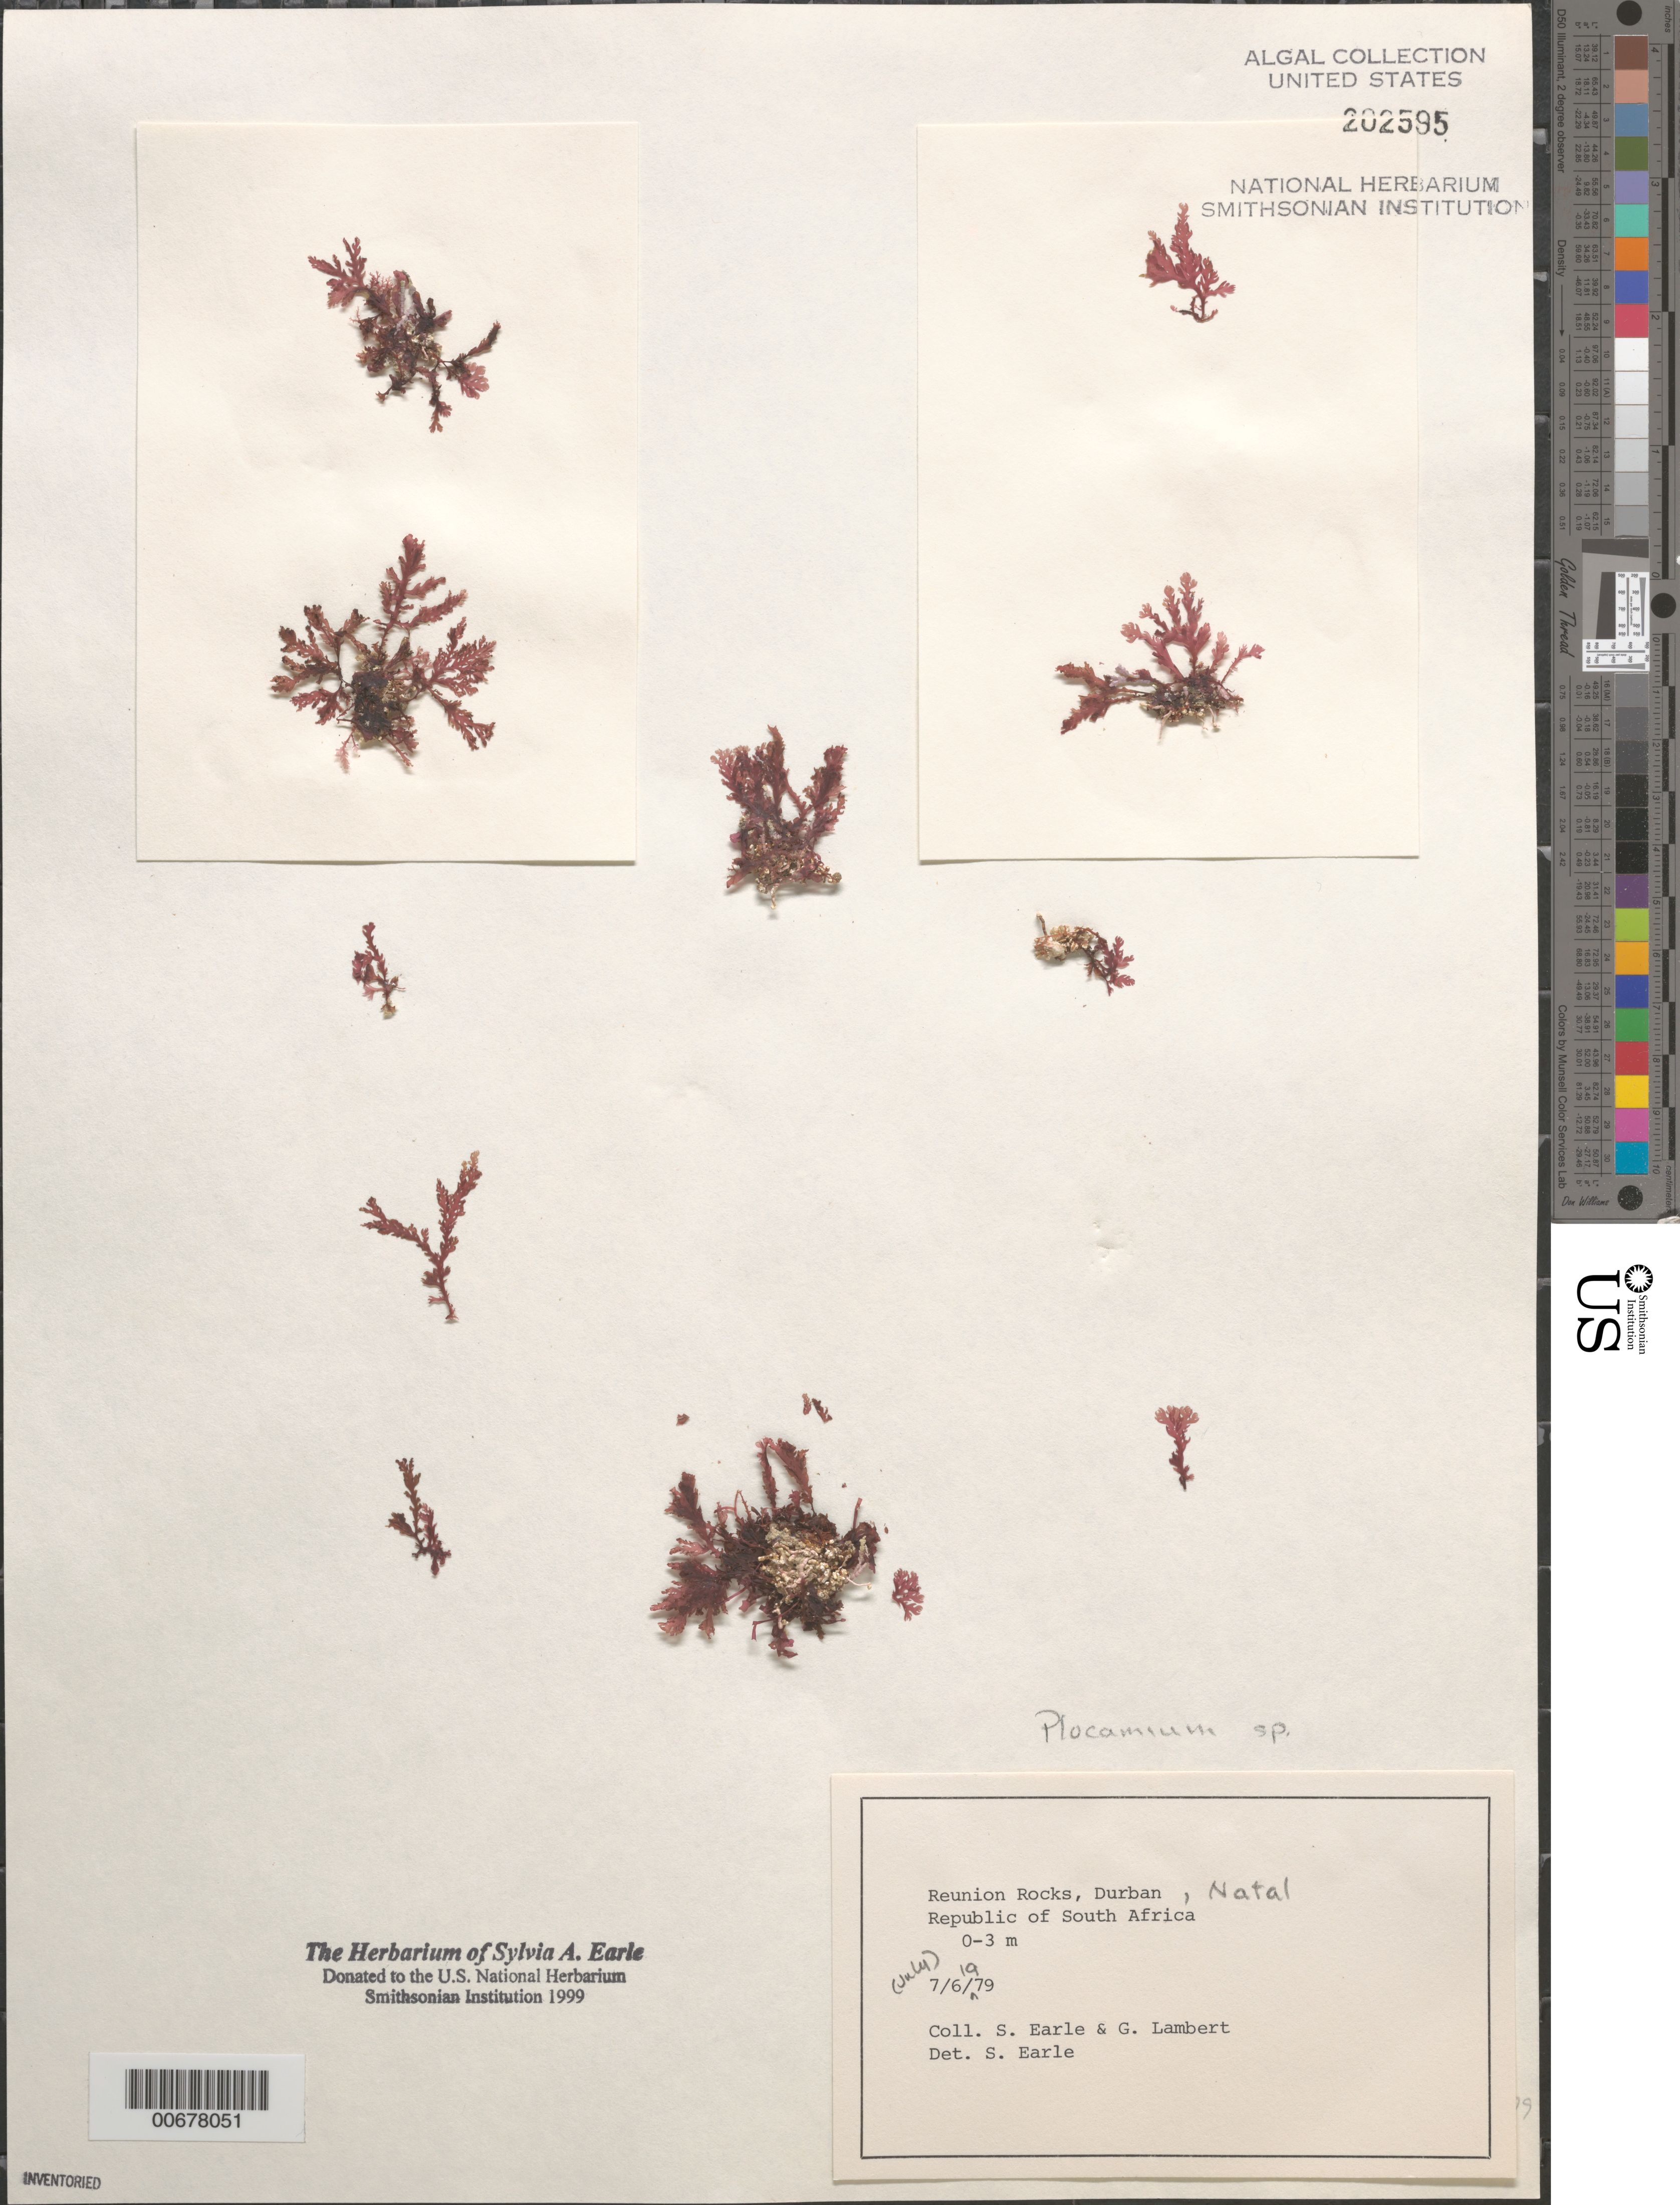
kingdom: Plantae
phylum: Rhodophyta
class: Florideophyceae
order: Plocamiales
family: Plocamiaceae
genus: Plocamium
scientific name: Plocamium sp.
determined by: Earle, S. A.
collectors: S. A. Earle & G. Lambert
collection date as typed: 06 Jul 1979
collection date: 1979-07-06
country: South Africa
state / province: KwaZulu-Natal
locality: Reunion Rocks, Durban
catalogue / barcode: US 202595